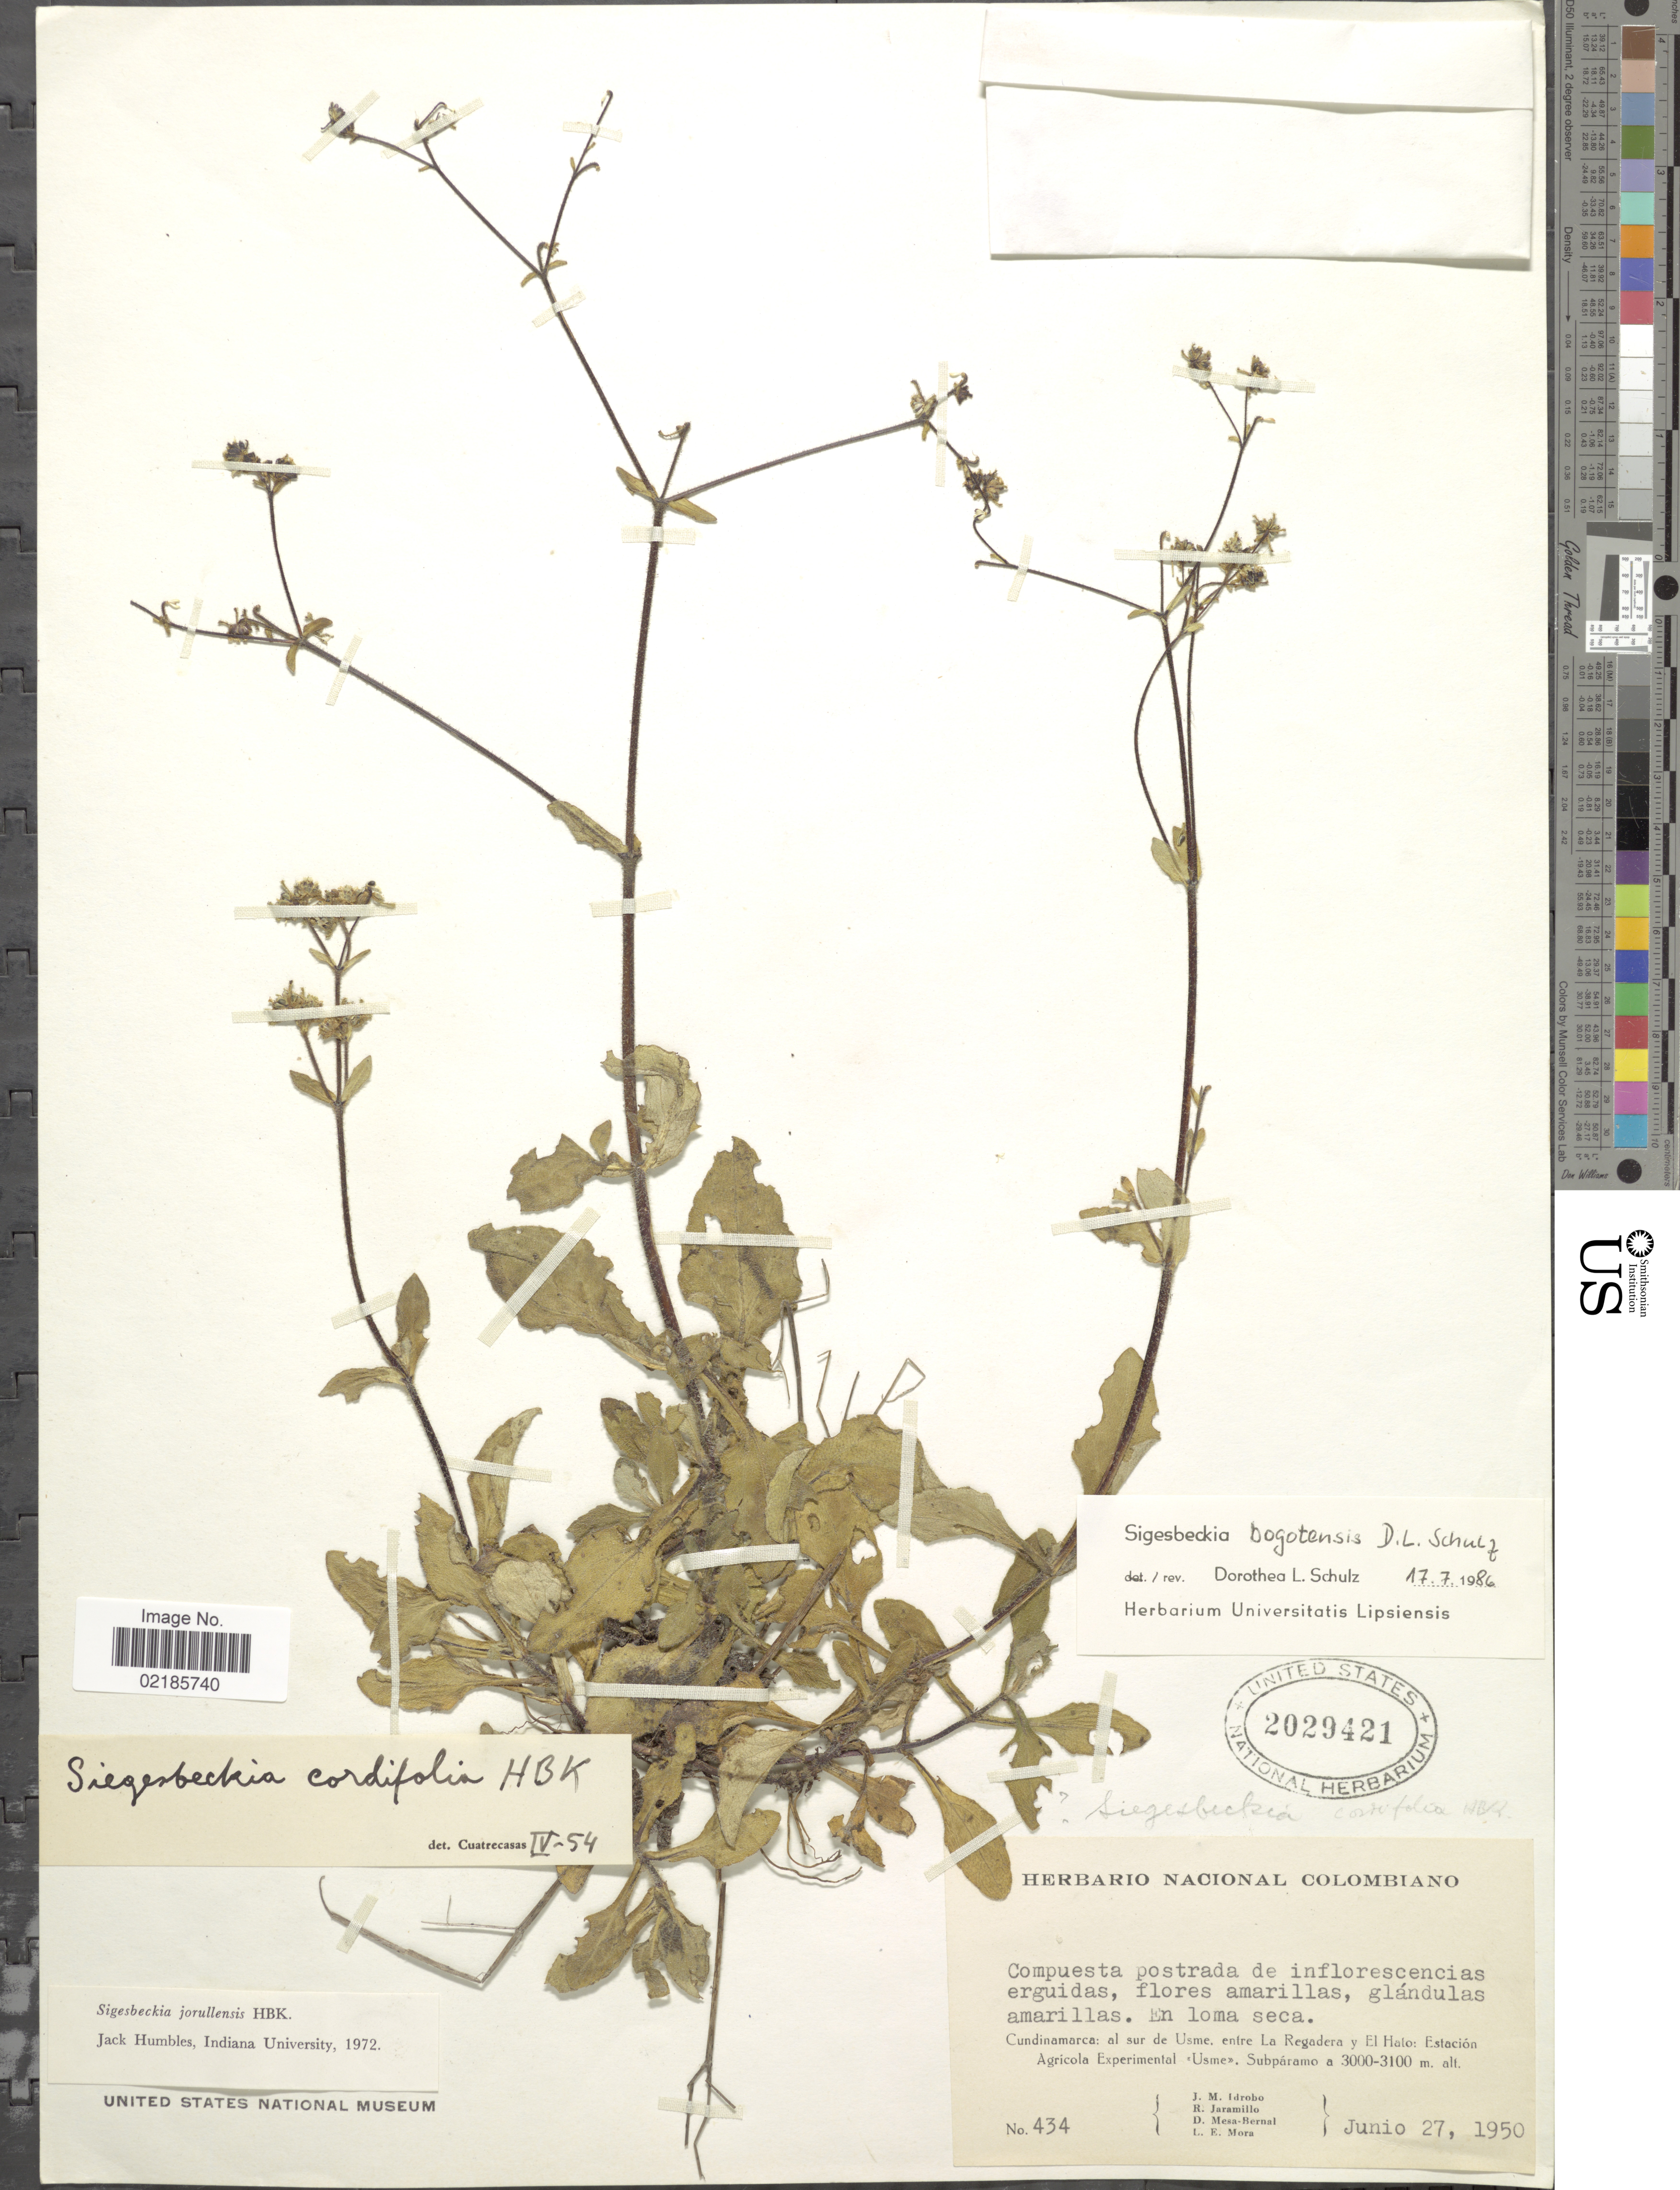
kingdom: Plantae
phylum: Tracheophyta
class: Magnoliopsida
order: Asterales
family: Asteraceae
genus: Sigesbeckia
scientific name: Sigesbeckia jorullensis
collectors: J. M. Idrobo, R. Jaramillo M. & D. Mesa Bernal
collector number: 434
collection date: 1950-06-27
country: Colombia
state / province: Cundinamarca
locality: En loma seca, al sur de Usme, entre La Regadera y El Halo: Estación Agricola Experimental, Usme, Subpáramo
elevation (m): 3000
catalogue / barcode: US 2029421